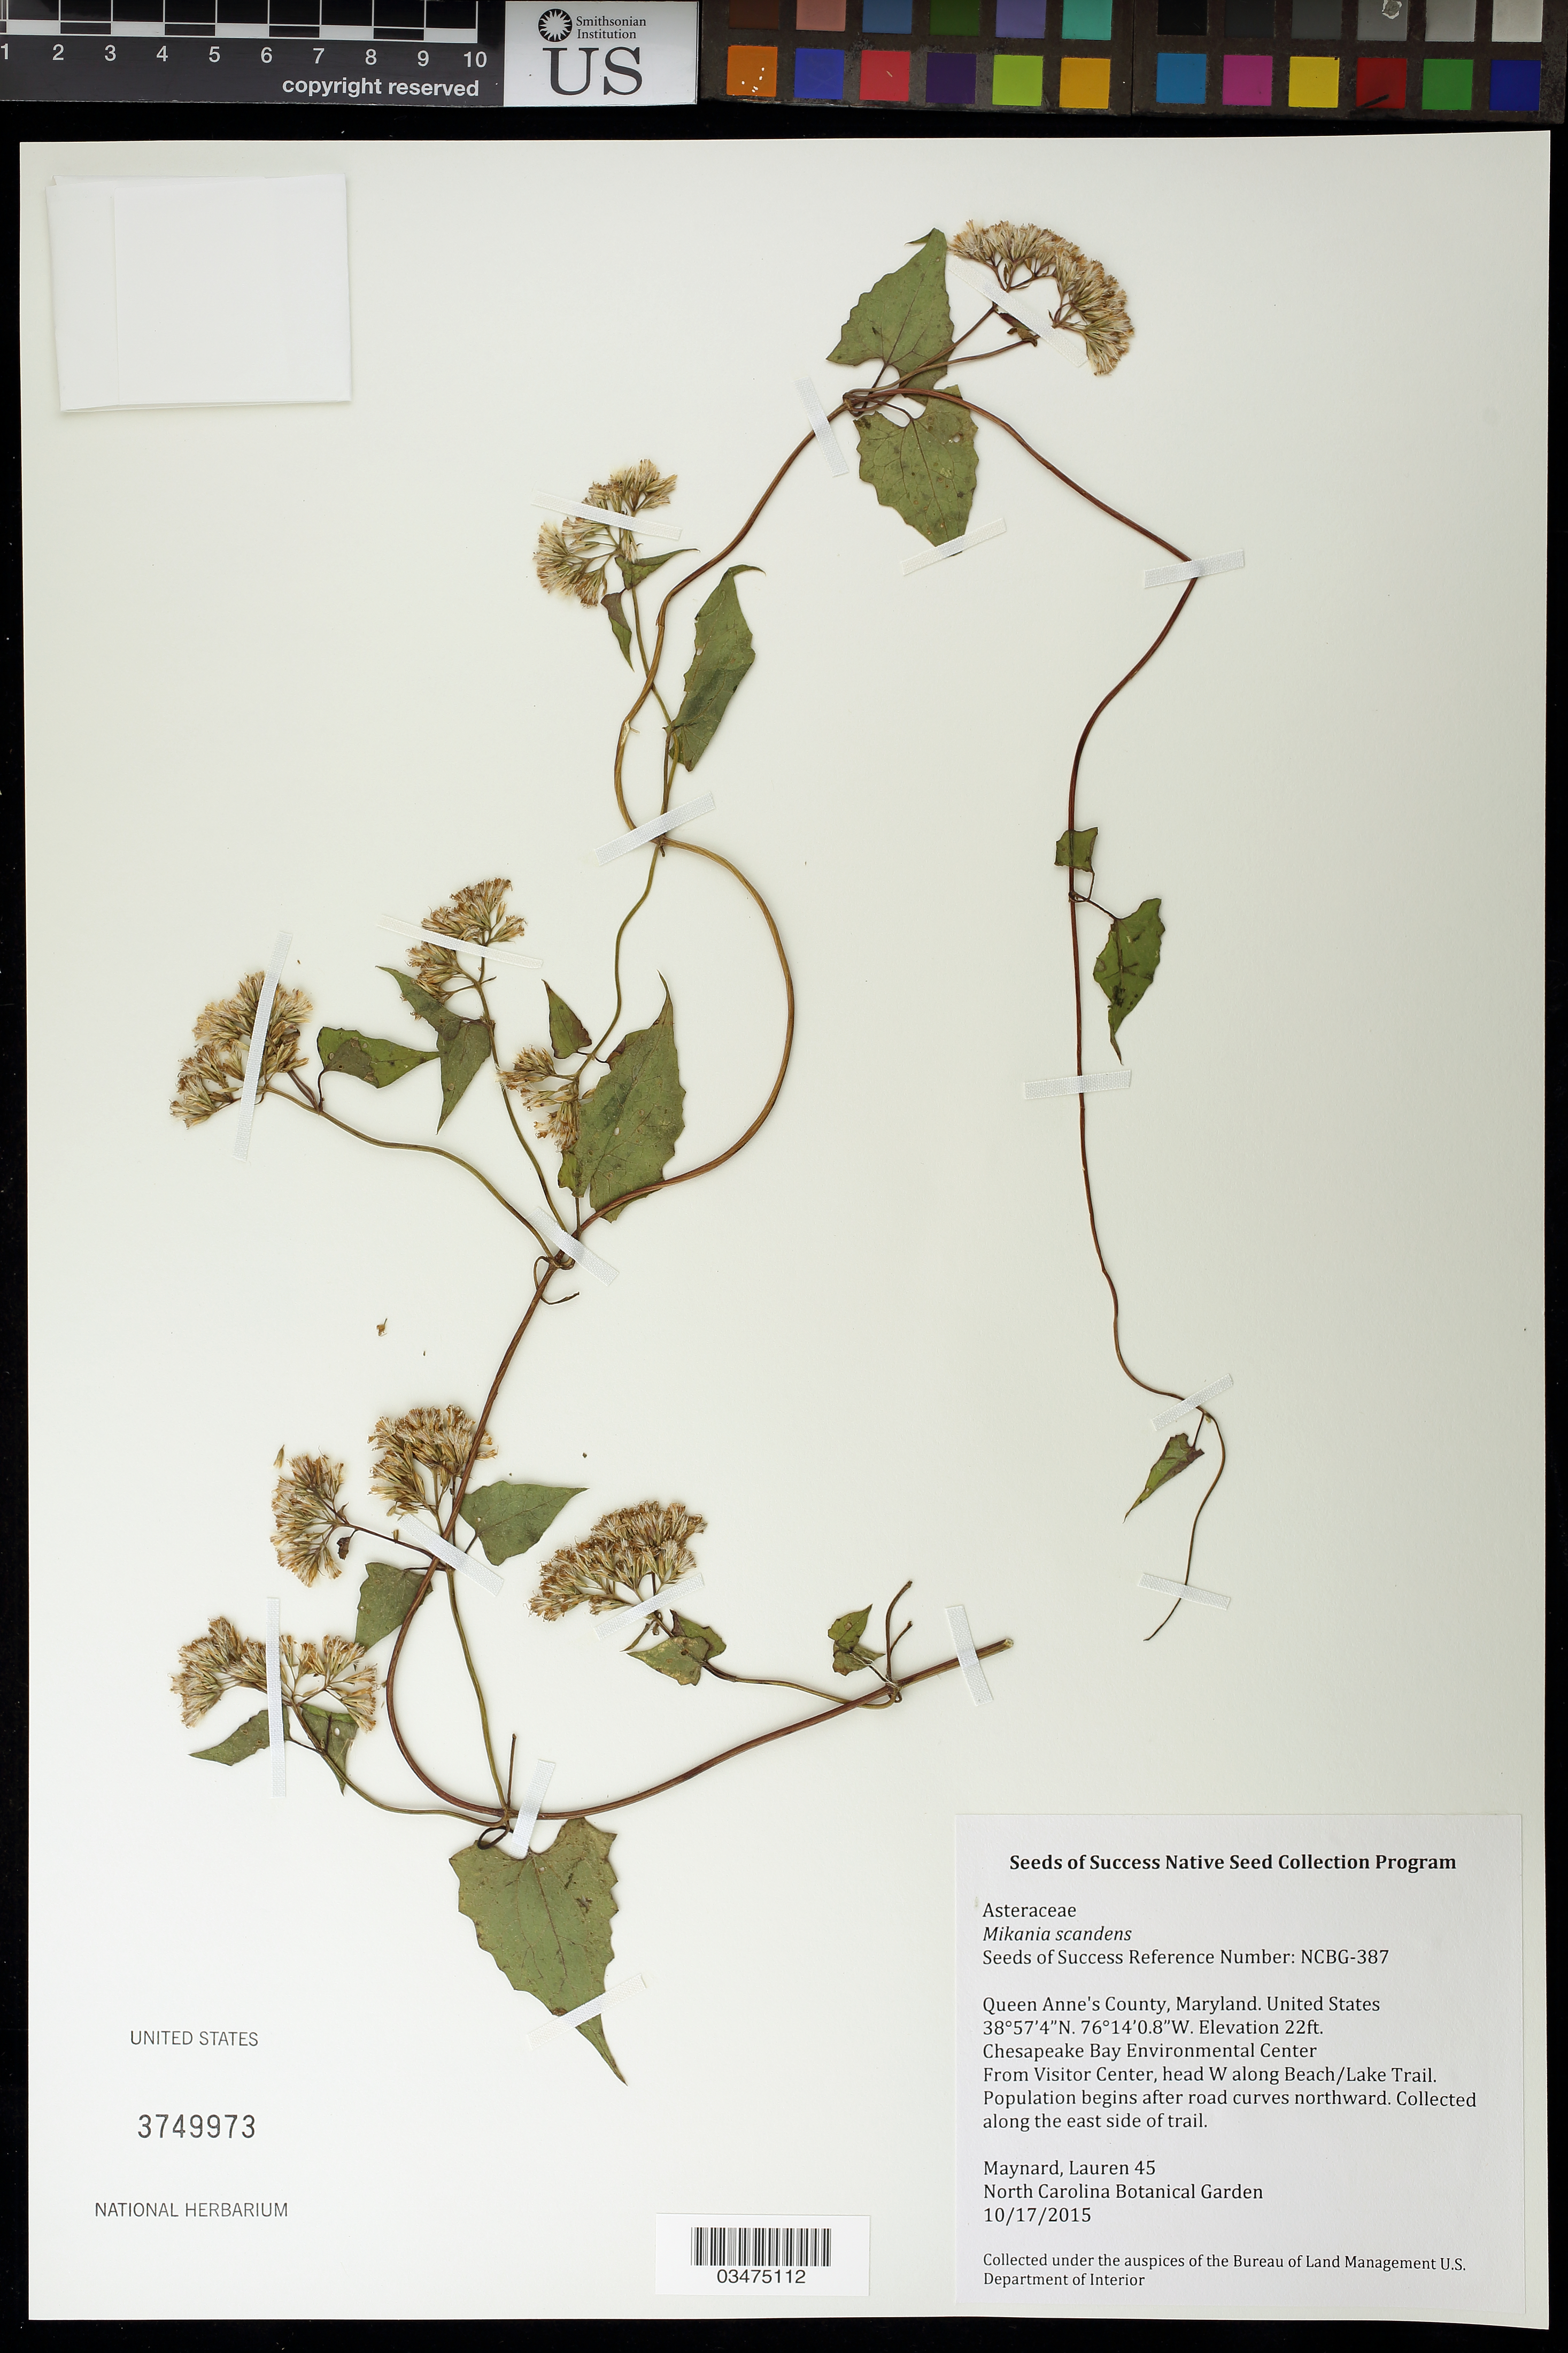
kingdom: Plantae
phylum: Tracheophyta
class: Magnoliopsida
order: Asterales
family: Asteraceae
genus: Mikania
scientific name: Mikania scandens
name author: (L.) Willd.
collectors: L. Maynard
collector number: NCBG-387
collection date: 2015-10-17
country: United States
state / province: Maryland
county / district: Queen Anne's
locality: Chesapeake Bay Environmental Center, Beach/Lake trail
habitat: Marsh trail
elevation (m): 7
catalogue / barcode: US 3749973